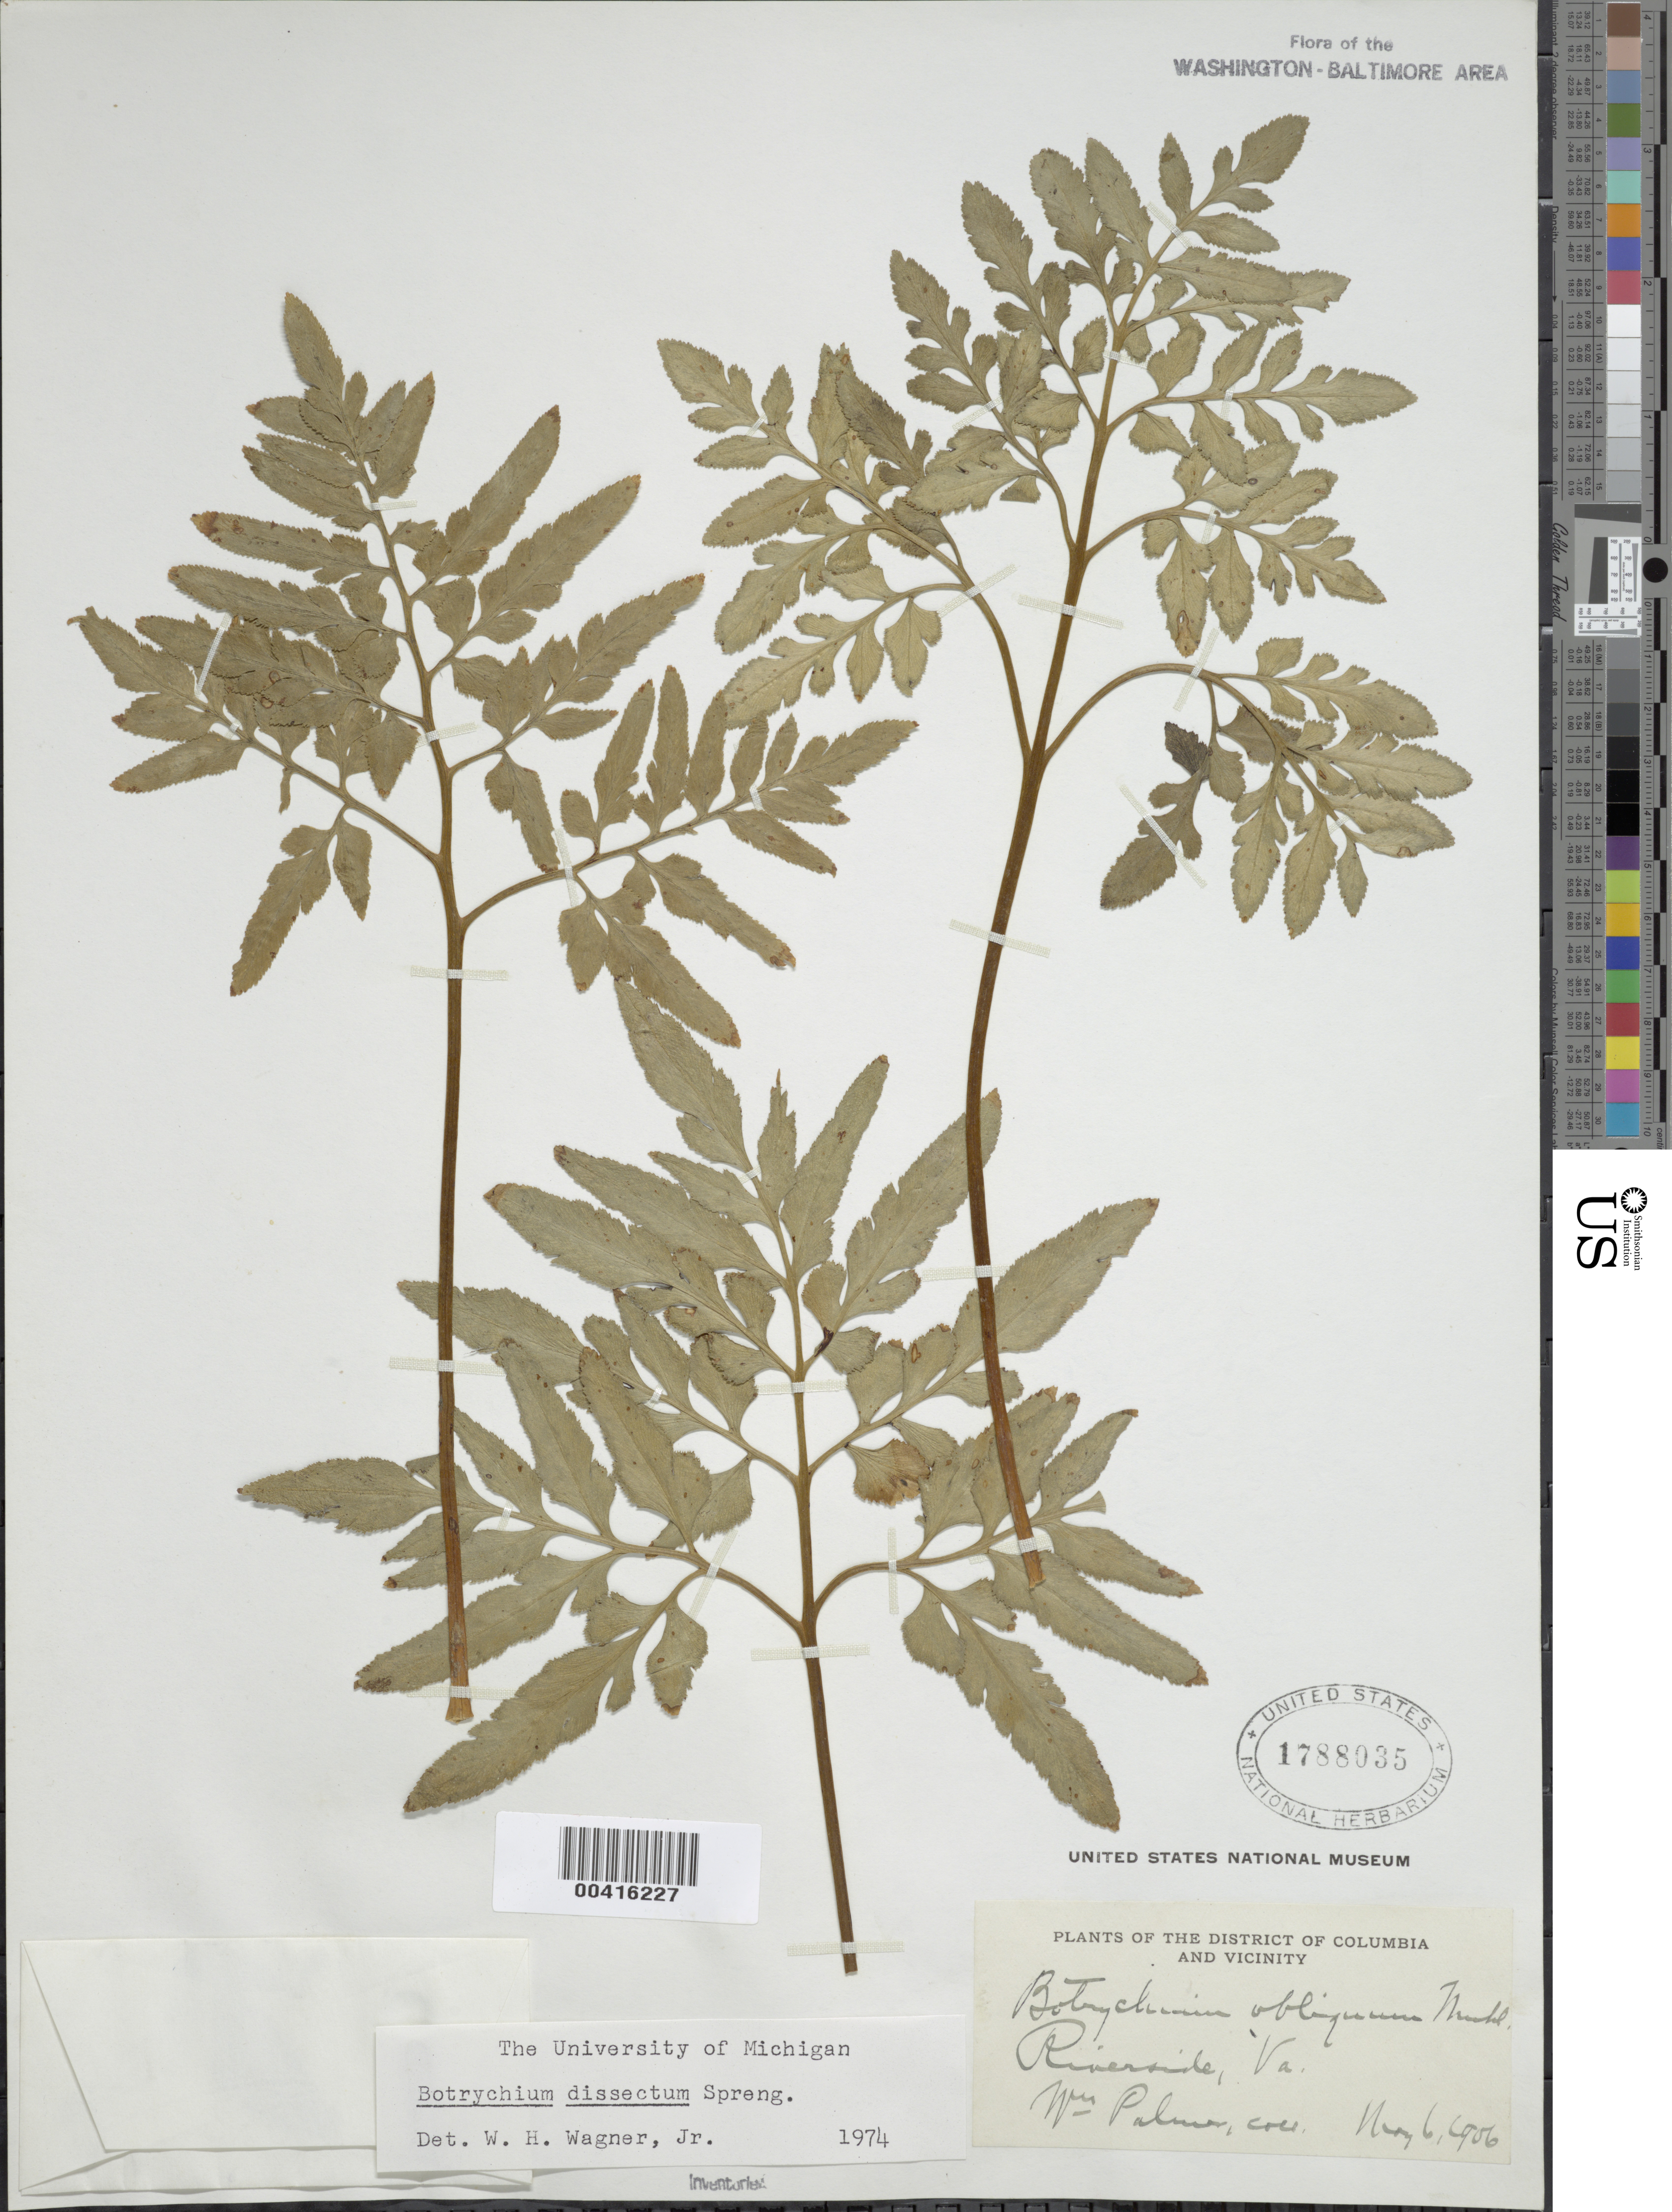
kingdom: Plantae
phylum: Tracheophyta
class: Polypodiopsida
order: Ophioglossales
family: Ophioglossaceae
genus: Botrychium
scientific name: Botrychium dissectum var. obliquum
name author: Clute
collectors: W. Palmer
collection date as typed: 06 May 1906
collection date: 1906-05-06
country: United States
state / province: Virginia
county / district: Fairfax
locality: Riverside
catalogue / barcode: US 1788035